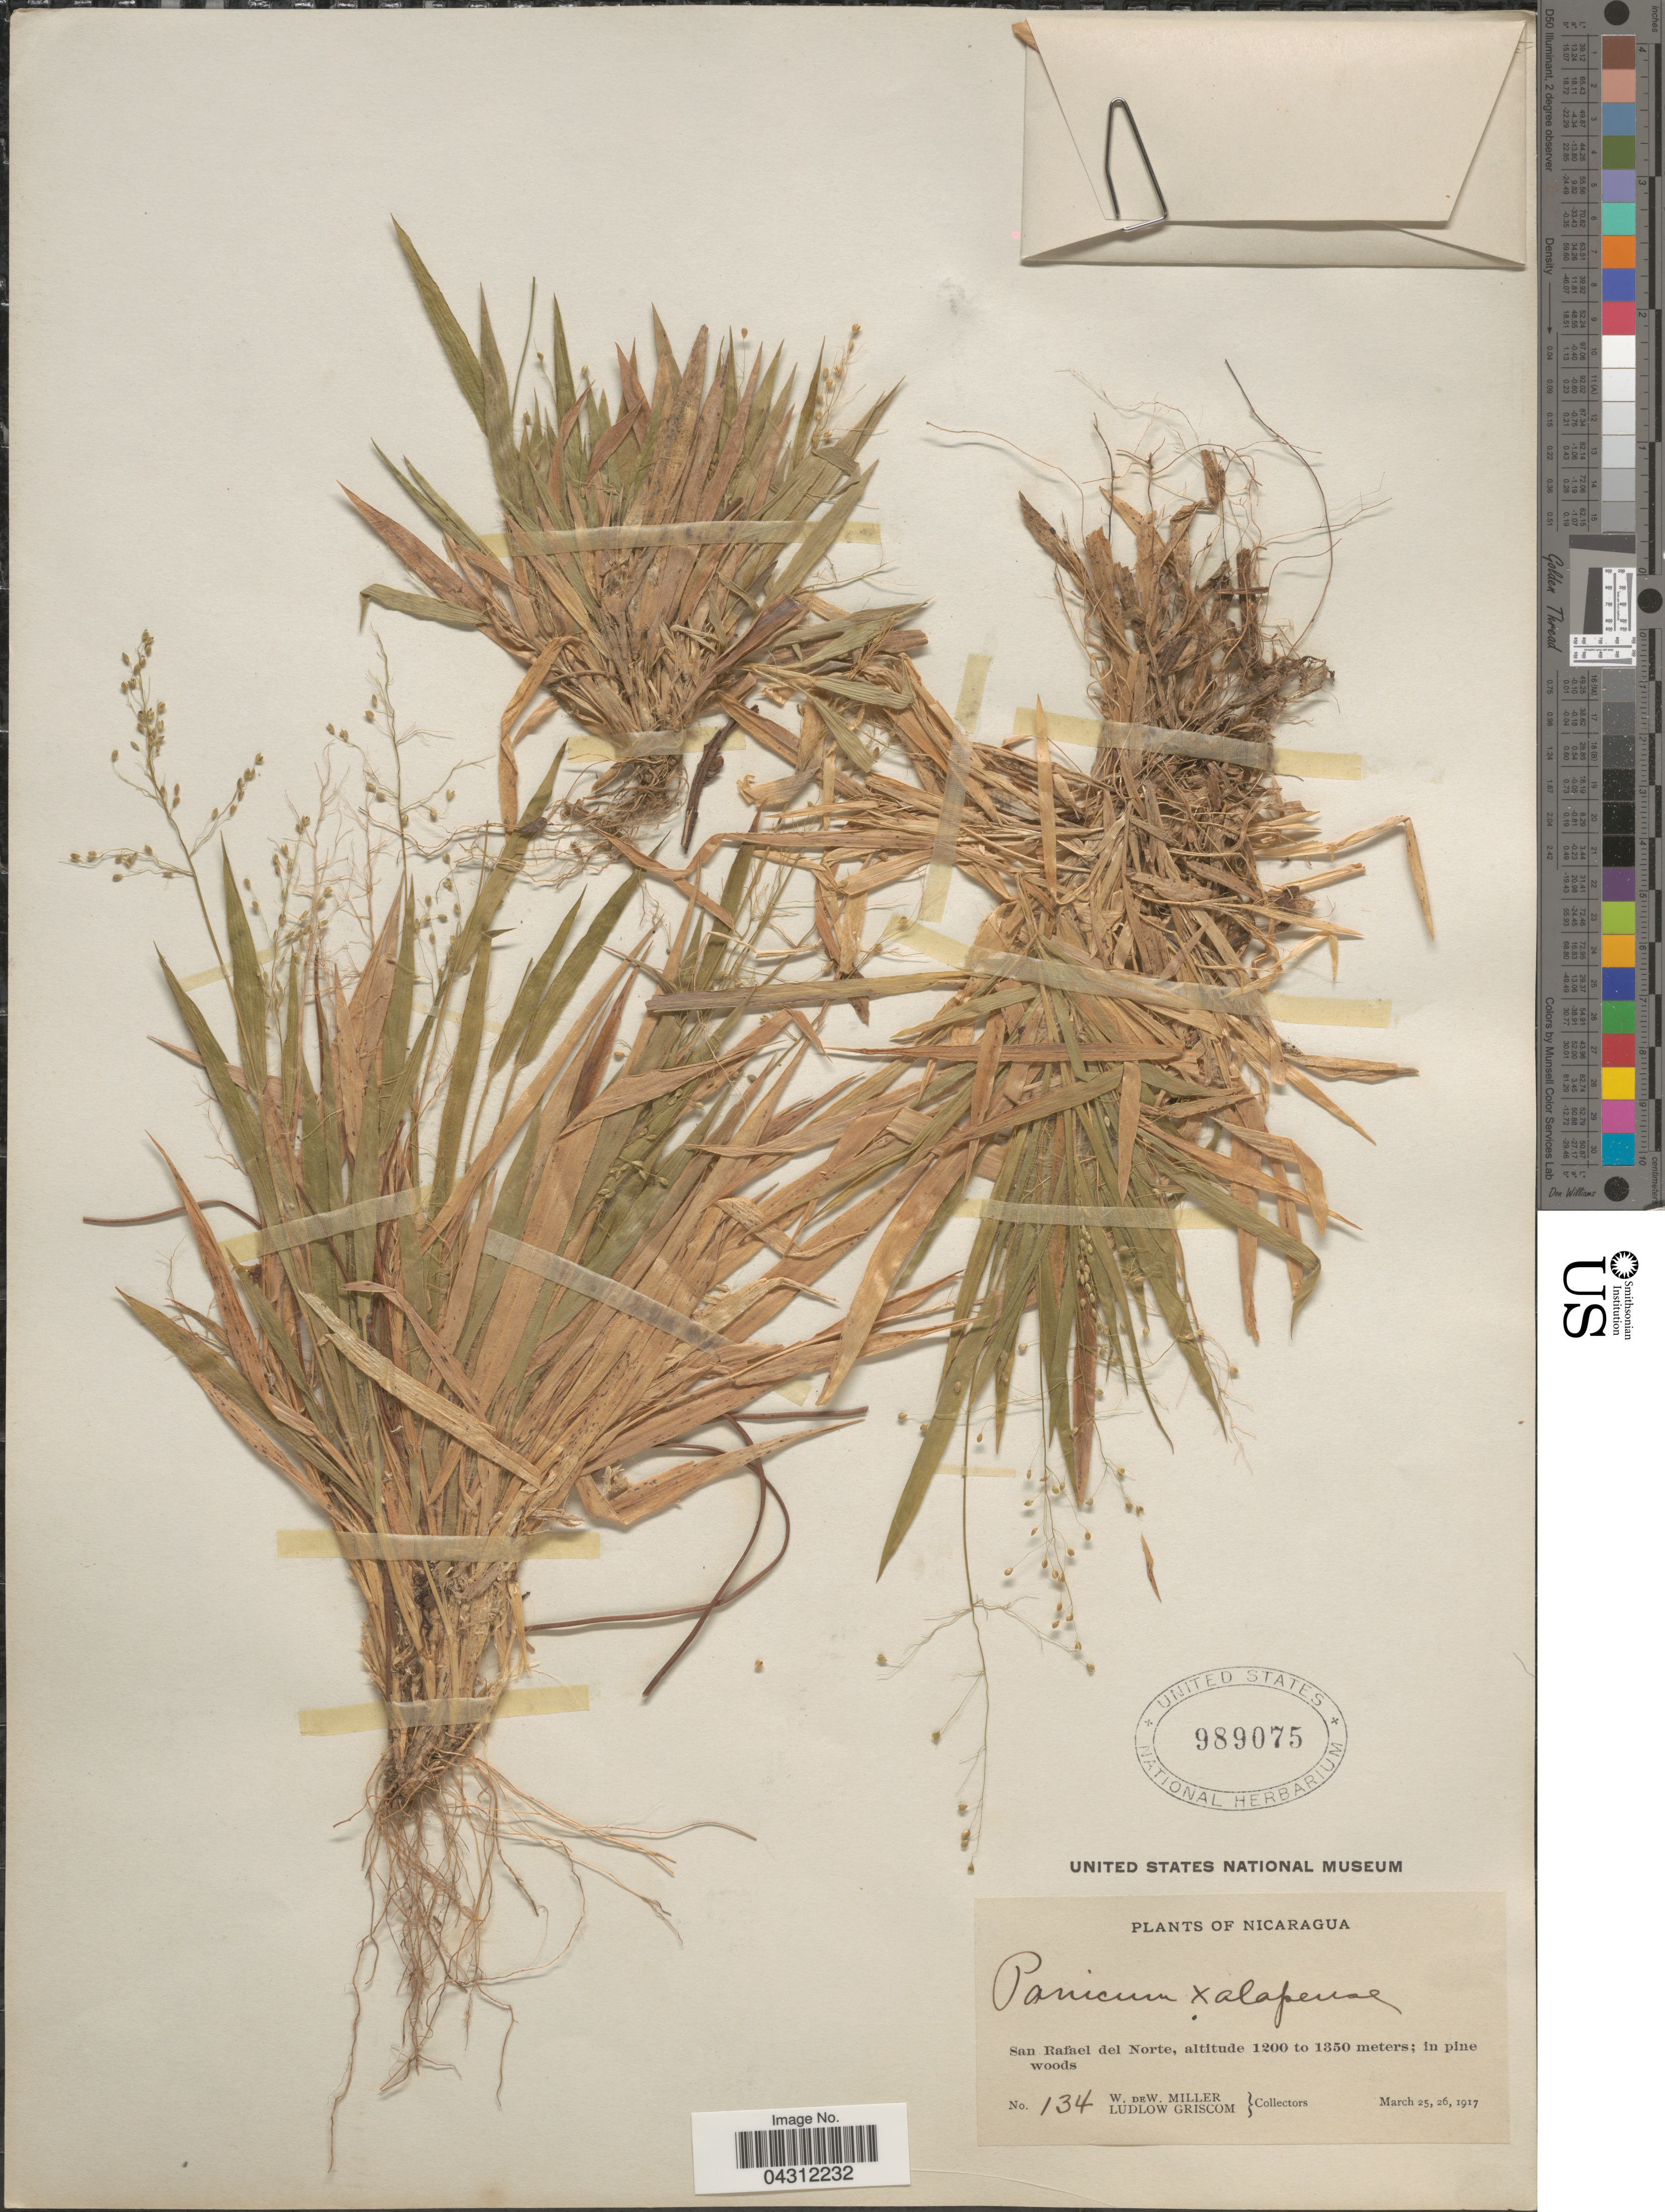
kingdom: Plantae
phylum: Tracheophyta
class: Liliopsida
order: Poales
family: Poaceae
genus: Dichanthelium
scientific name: Dichanthelium laxiflorum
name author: (Lam.) Gould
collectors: W. Miller & L. Griscom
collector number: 134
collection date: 1917-03-25/1917-03-26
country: Nicaragua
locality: San Rafael del Norte.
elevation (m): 1200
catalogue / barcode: US 989075